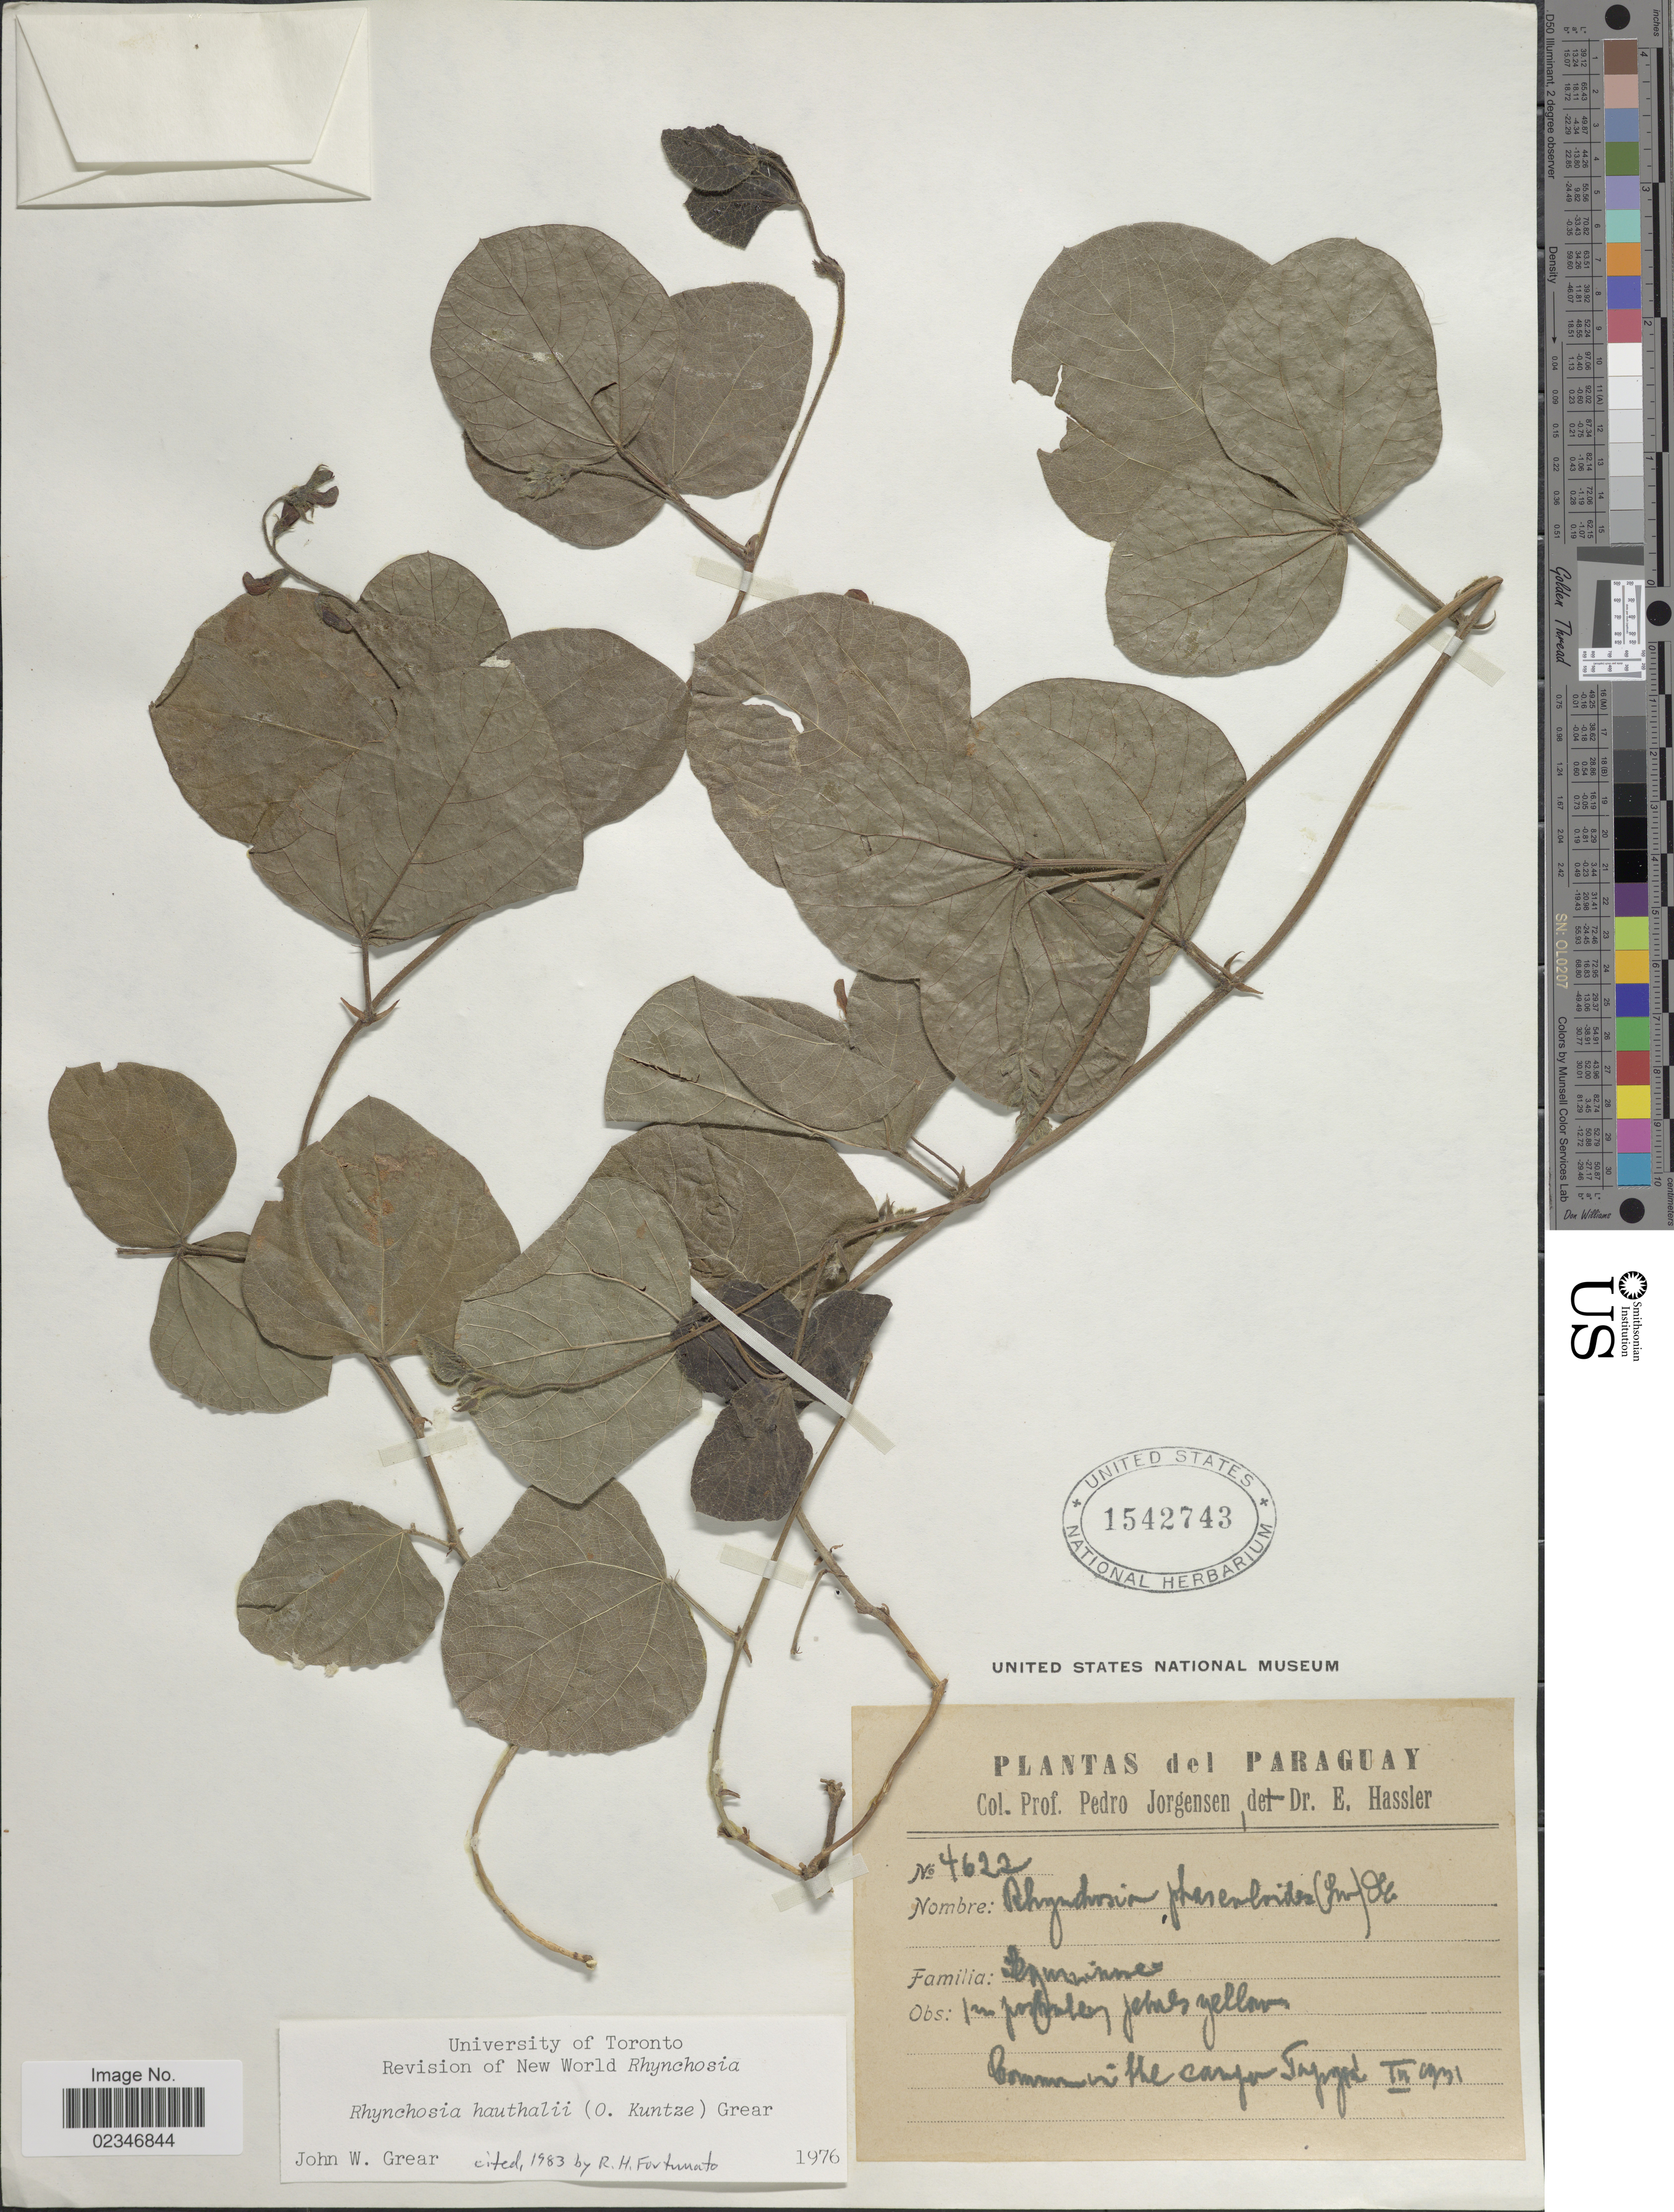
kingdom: Plantae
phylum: Tracheophyta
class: Magnoliopsida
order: Fabales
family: Fabaceae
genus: Rhynchosia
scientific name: Rhynchosia hauthalii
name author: Harms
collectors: P. Jörgensen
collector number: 4622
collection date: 1931-04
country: Paraguay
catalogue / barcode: US 1542743